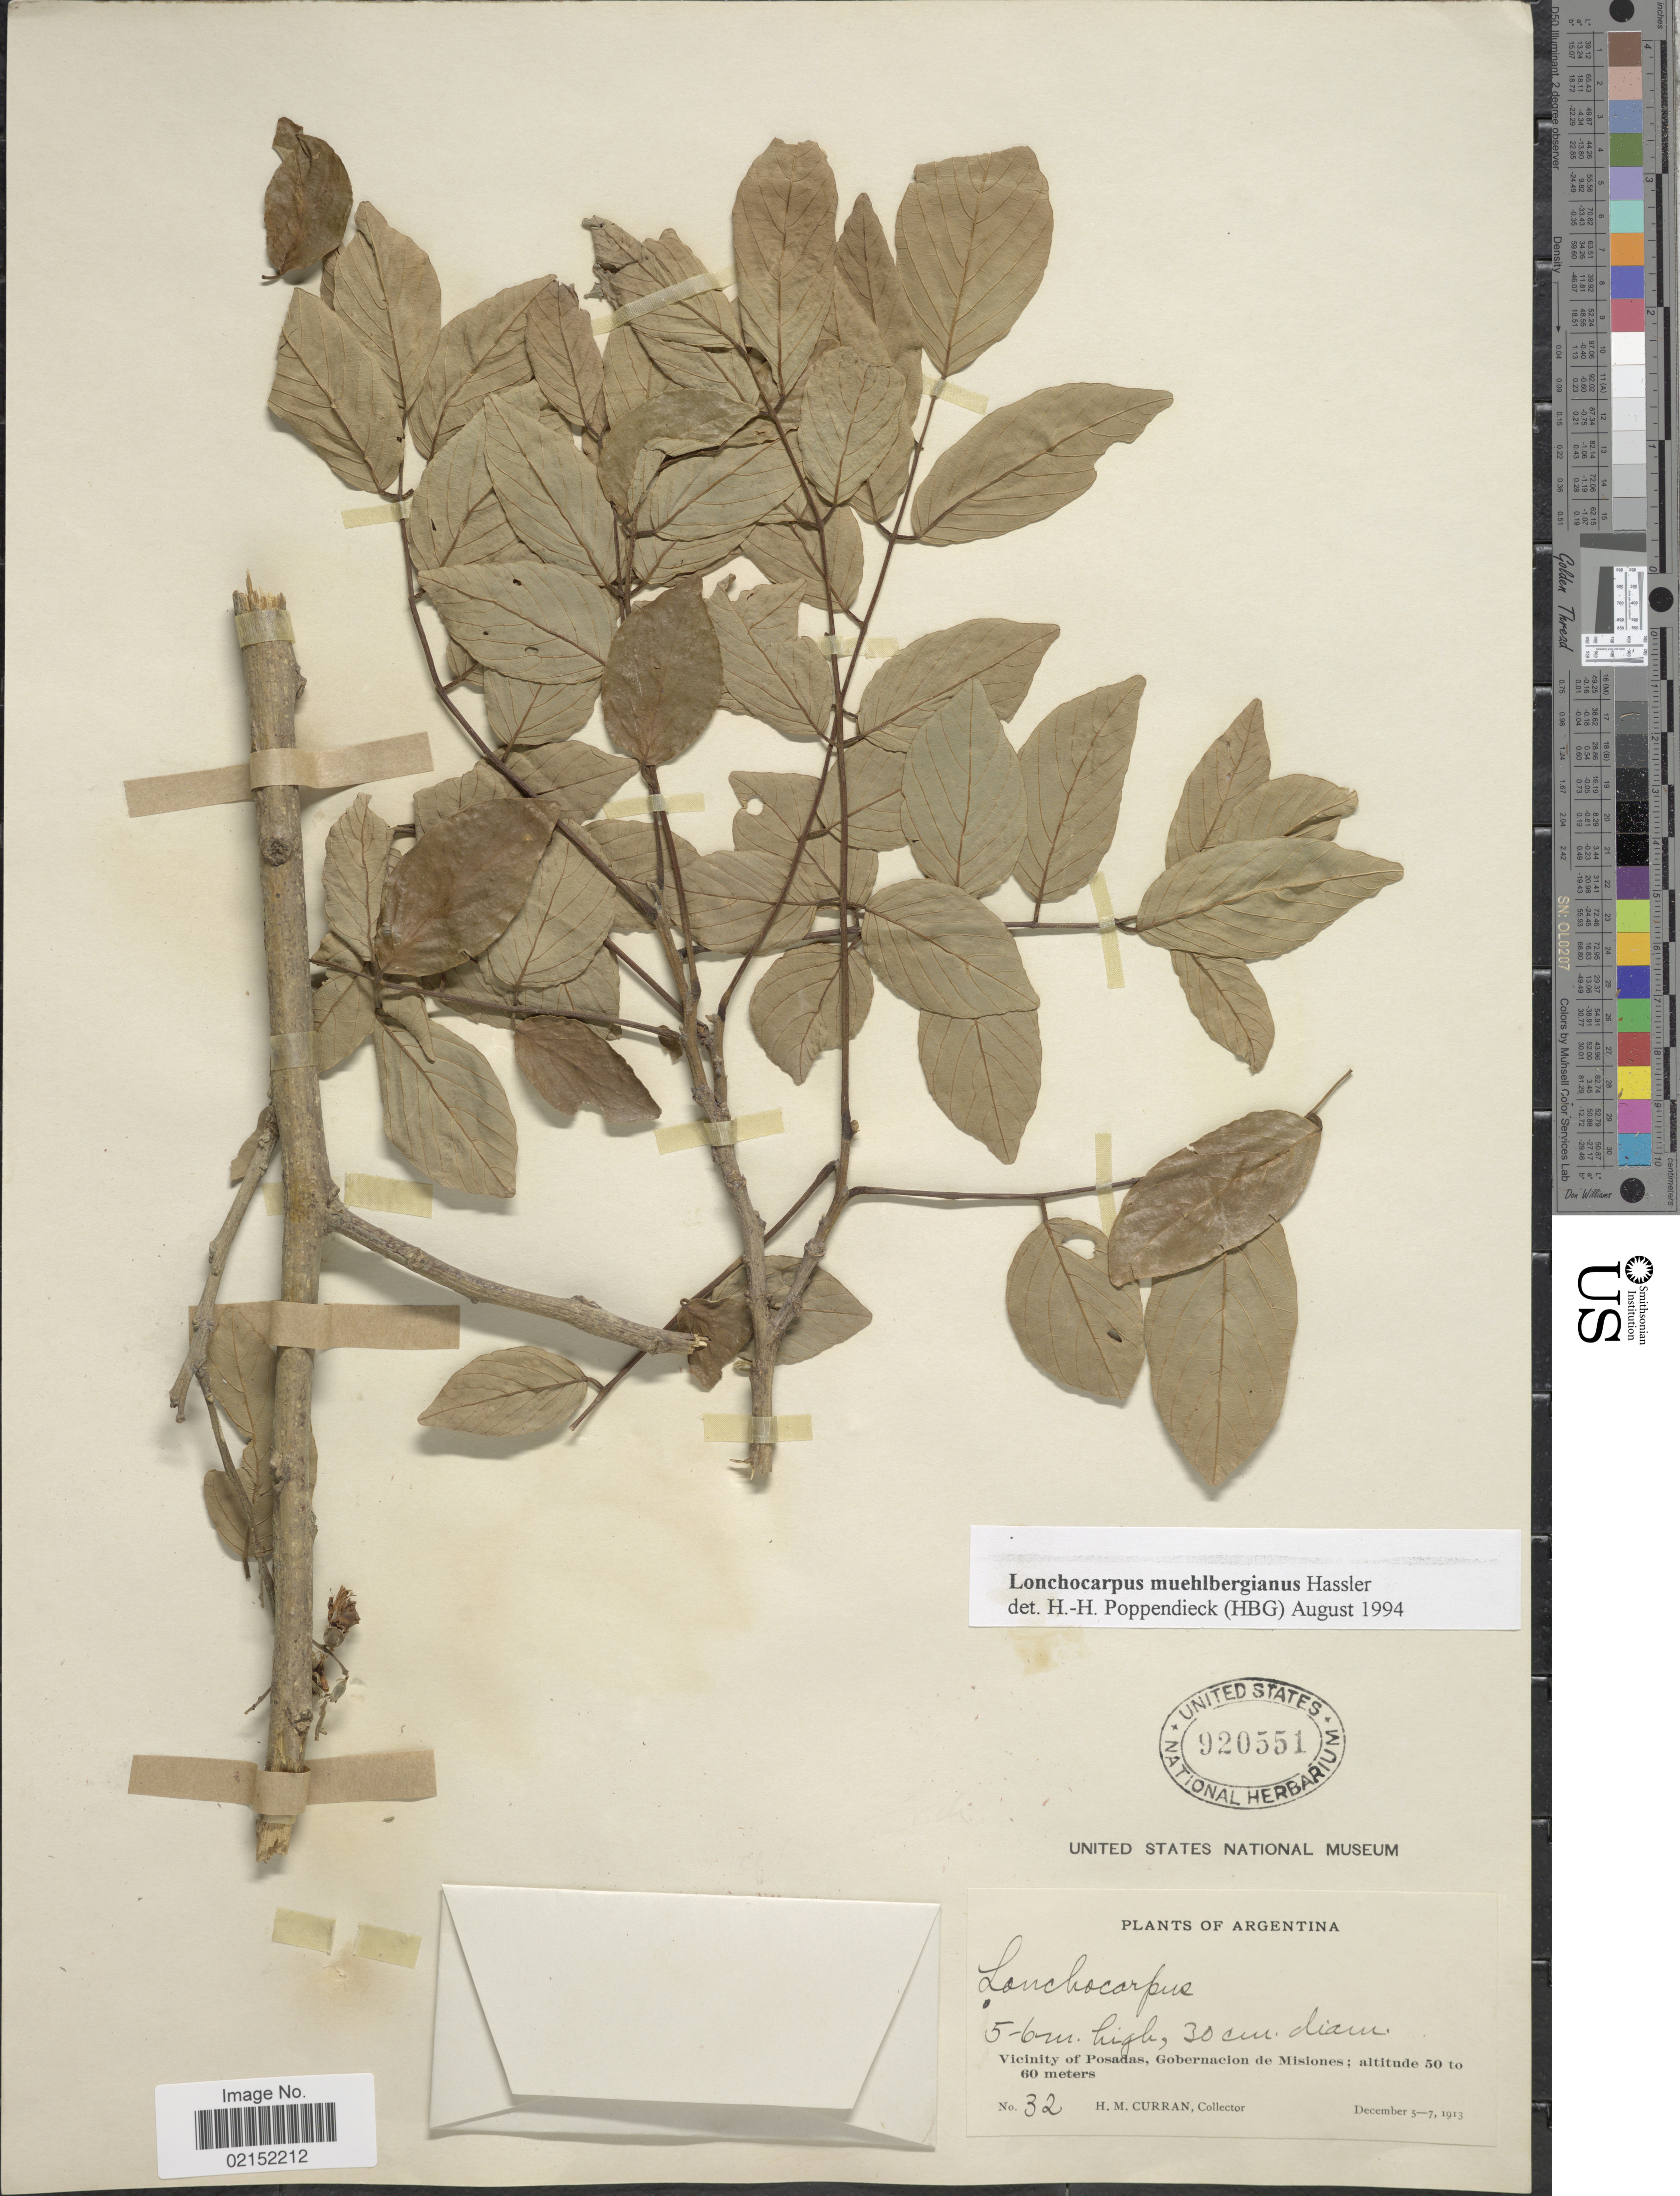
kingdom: Plantae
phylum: Tracheophyta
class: Magnoliopsida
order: Fabales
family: Fabaceae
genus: Lonchocarpus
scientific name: Lonchocarpus muehlbergianus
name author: Hassl.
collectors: H. M. Curran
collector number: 32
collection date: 1913-12-05/1913-12-07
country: Argentina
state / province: Misiones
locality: Vicinity of Posadas, Gobernacion de Misiones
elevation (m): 50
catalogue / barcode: US 920551